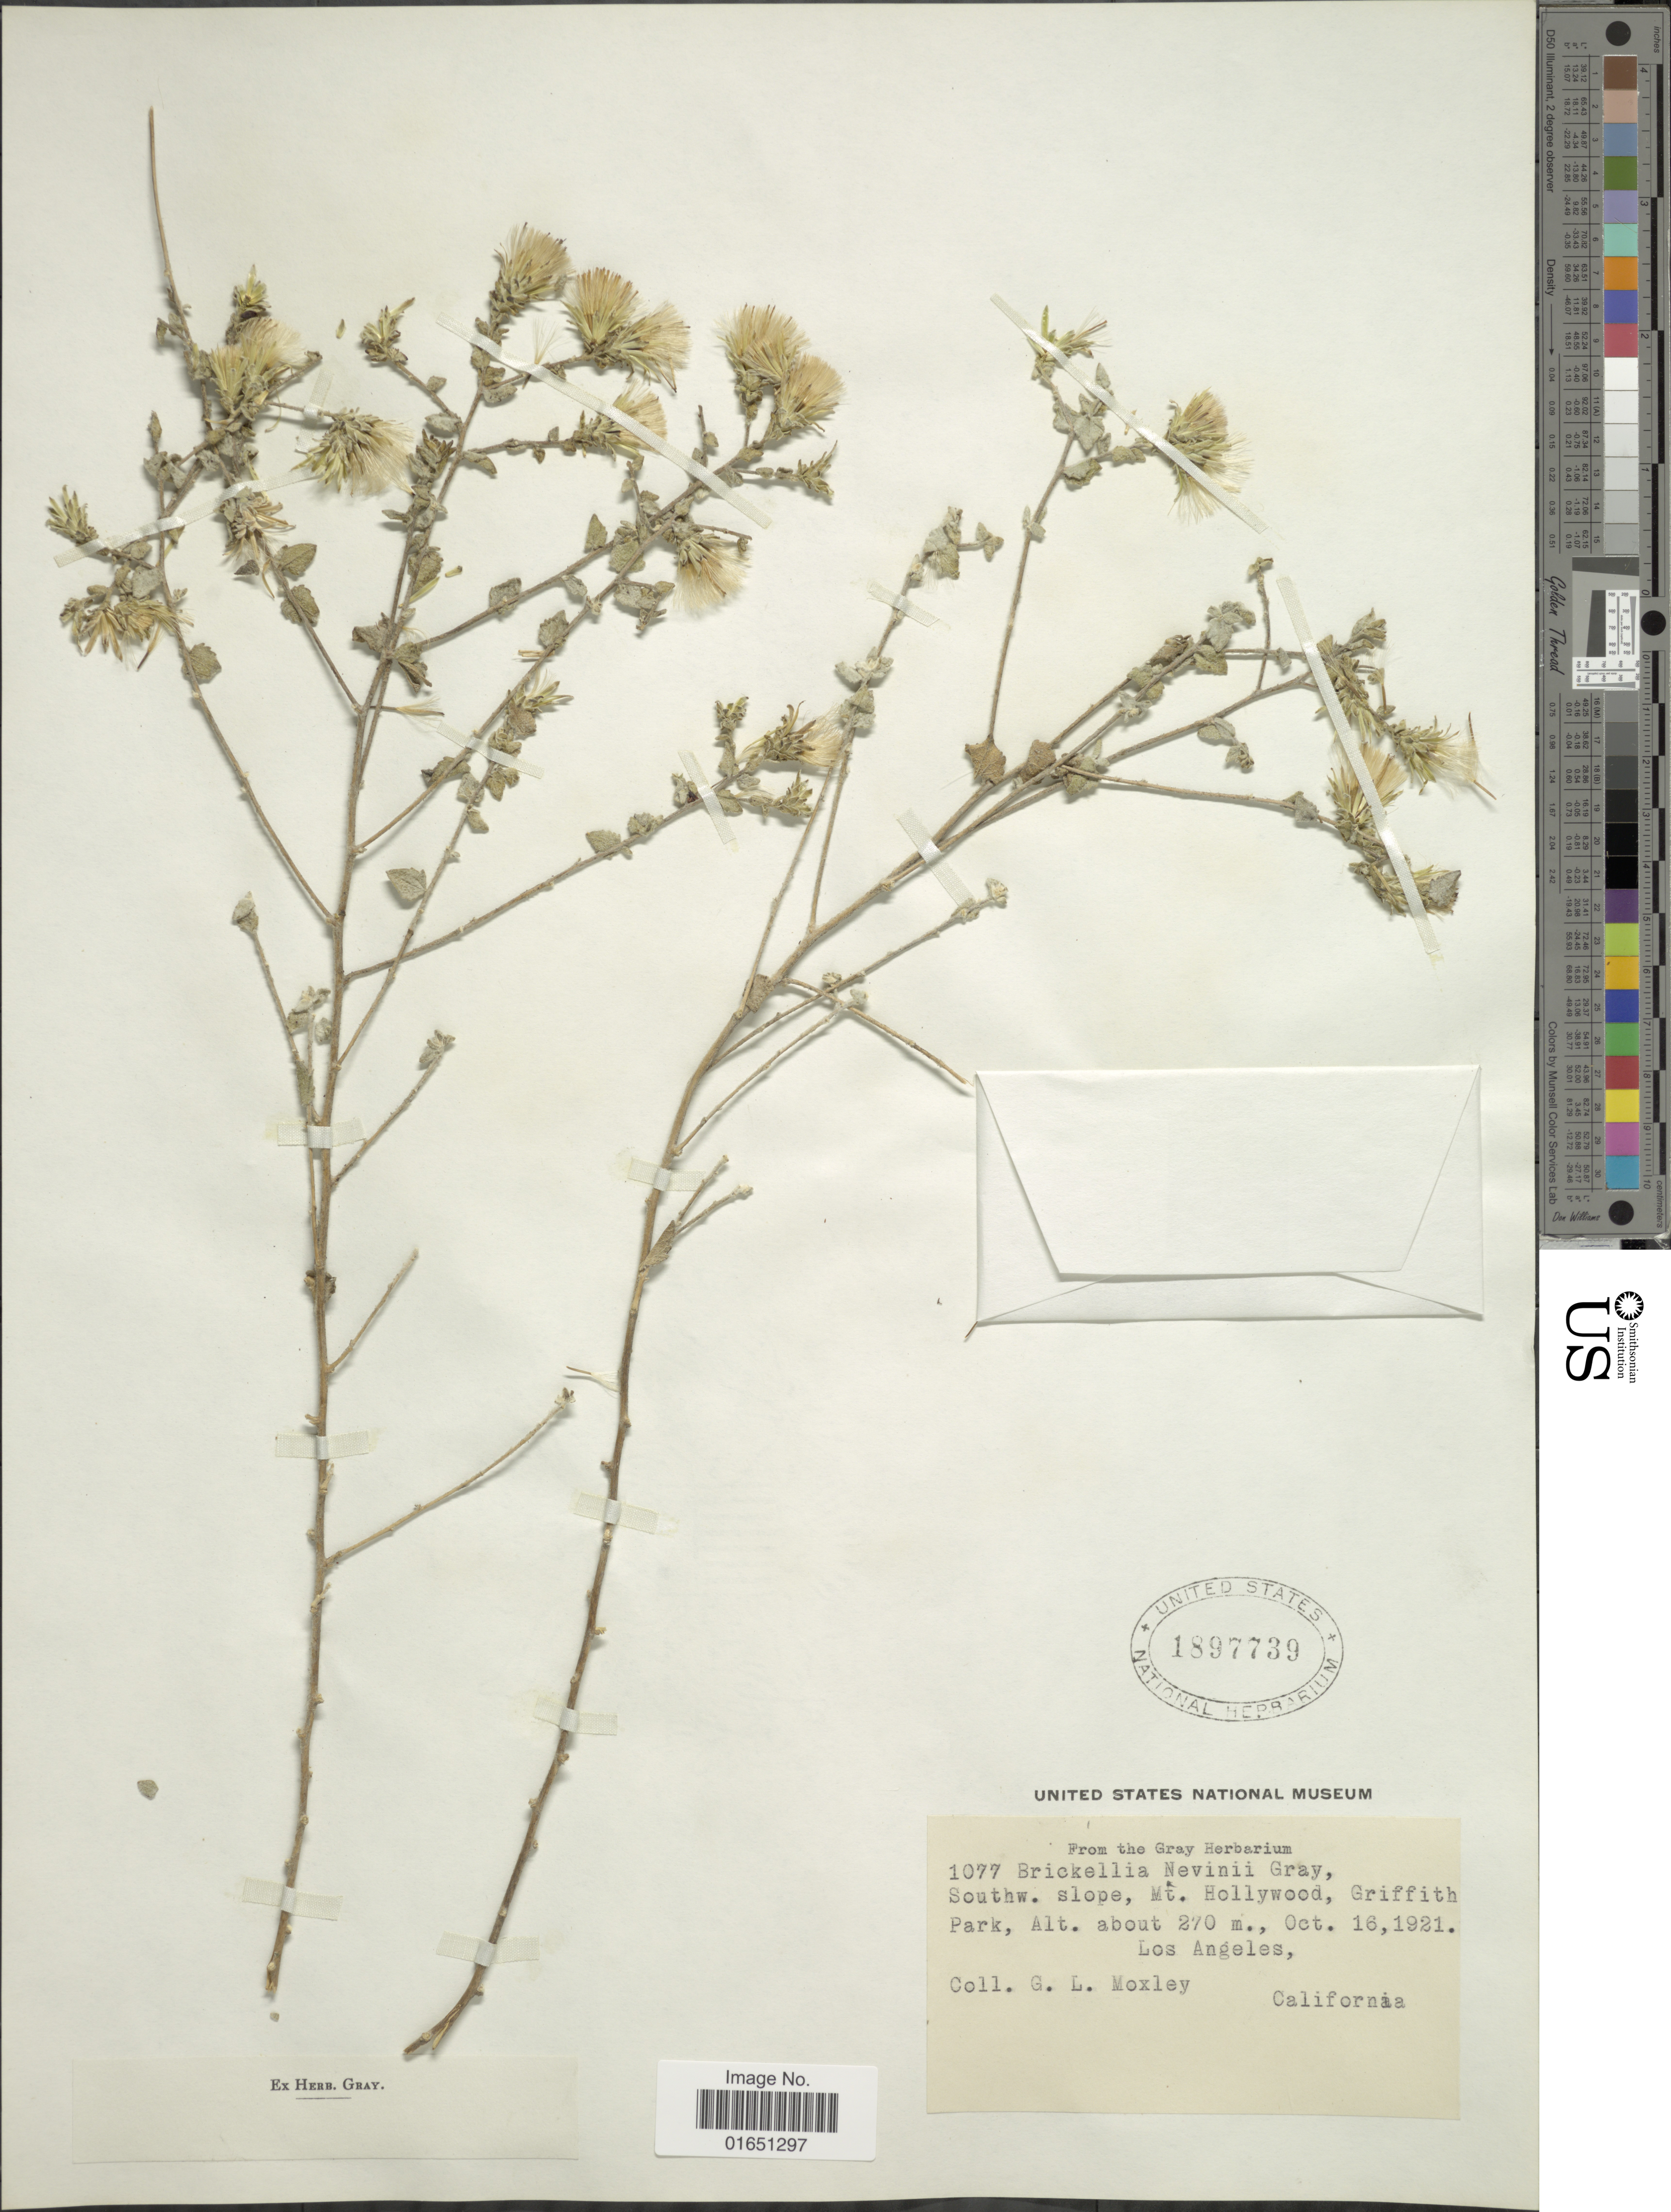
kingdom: Plantae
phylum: Tracheophyta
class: Magnoliopsida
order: Asterales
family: Asteraceae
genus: Brickellia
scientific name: Brickellia nevinii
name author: A. Gray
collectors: G. L. Moxley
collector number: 1077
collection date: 1921-10-16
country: United States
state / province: California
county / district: Los Angeles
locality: Southw. slope, Mt. Hollywood, Griffith Park, Los Angeles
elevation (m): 270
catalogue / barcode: US 1897739